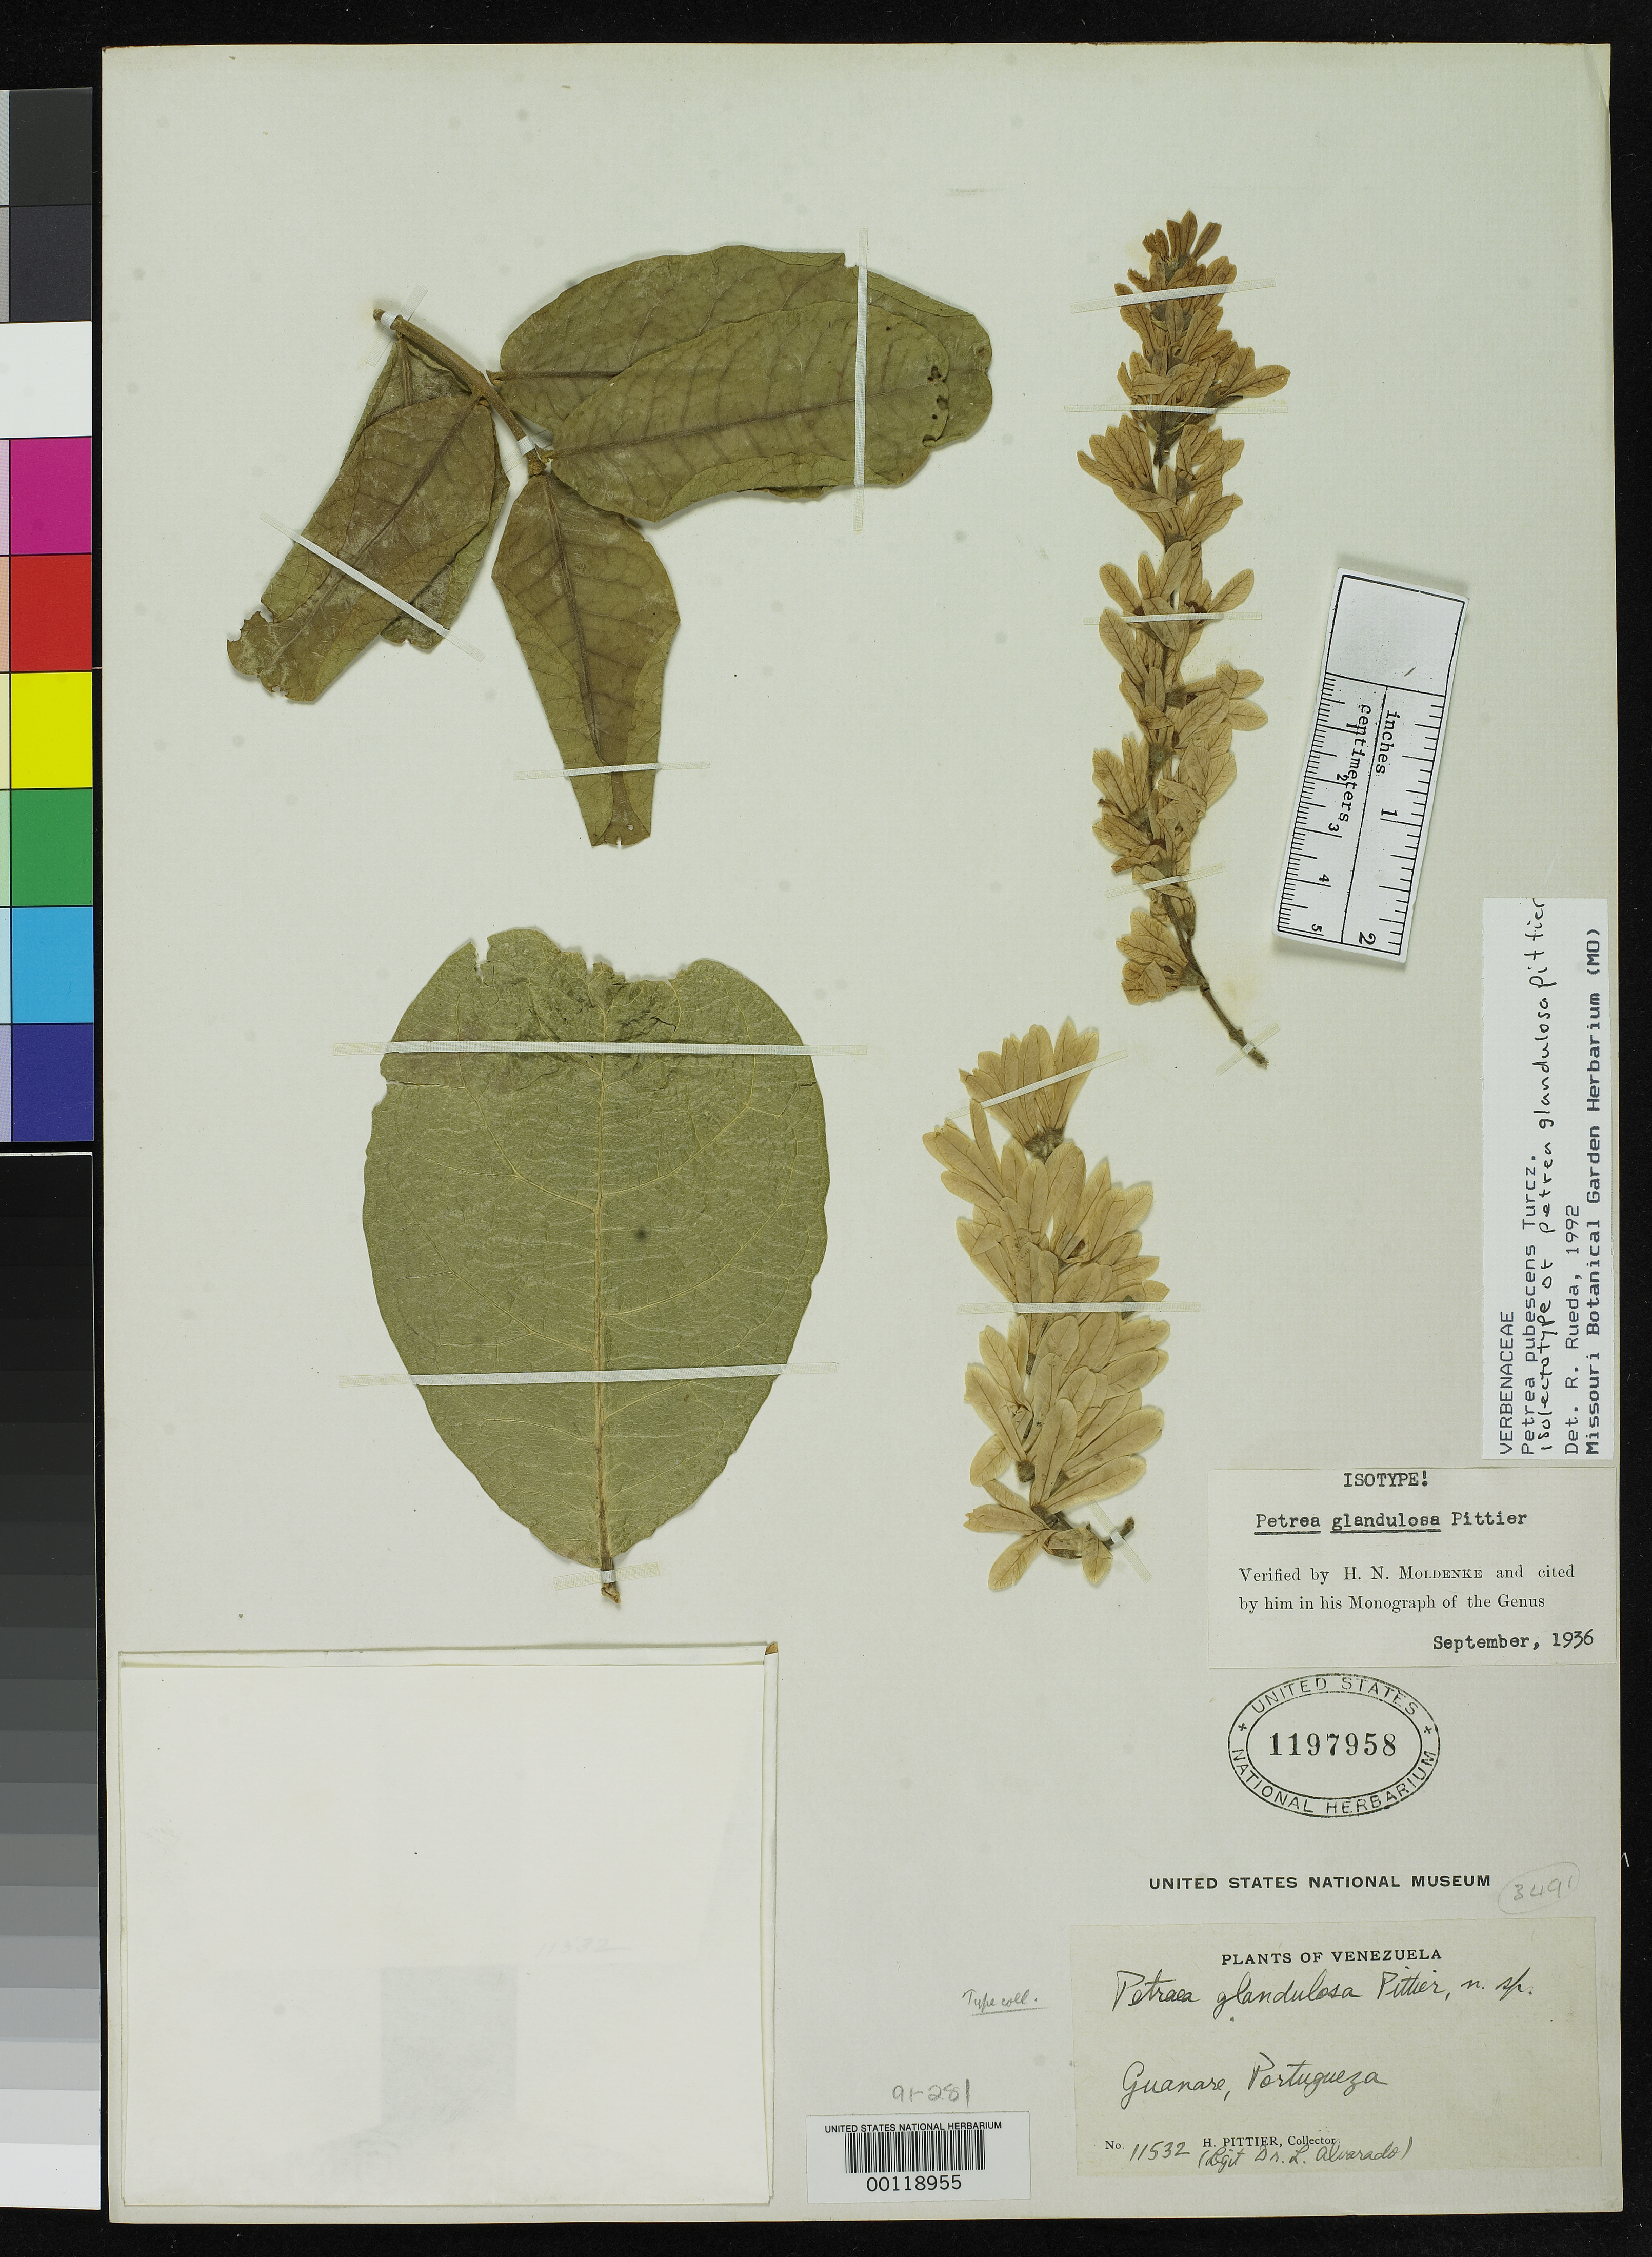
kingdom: Plantae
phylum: Tracheophyta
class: Magnoliopsida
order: Lamiales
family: Verbenaceae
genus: Petrea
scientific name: Petrea glandulosa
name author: Pittier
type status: Isotype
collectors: H. F. Pittier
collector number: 11532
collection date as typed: Mar 1924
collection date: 1924-03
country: Venezuela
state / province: Portuguesa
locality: Cerca de Guanare.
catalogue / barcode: US 1197958